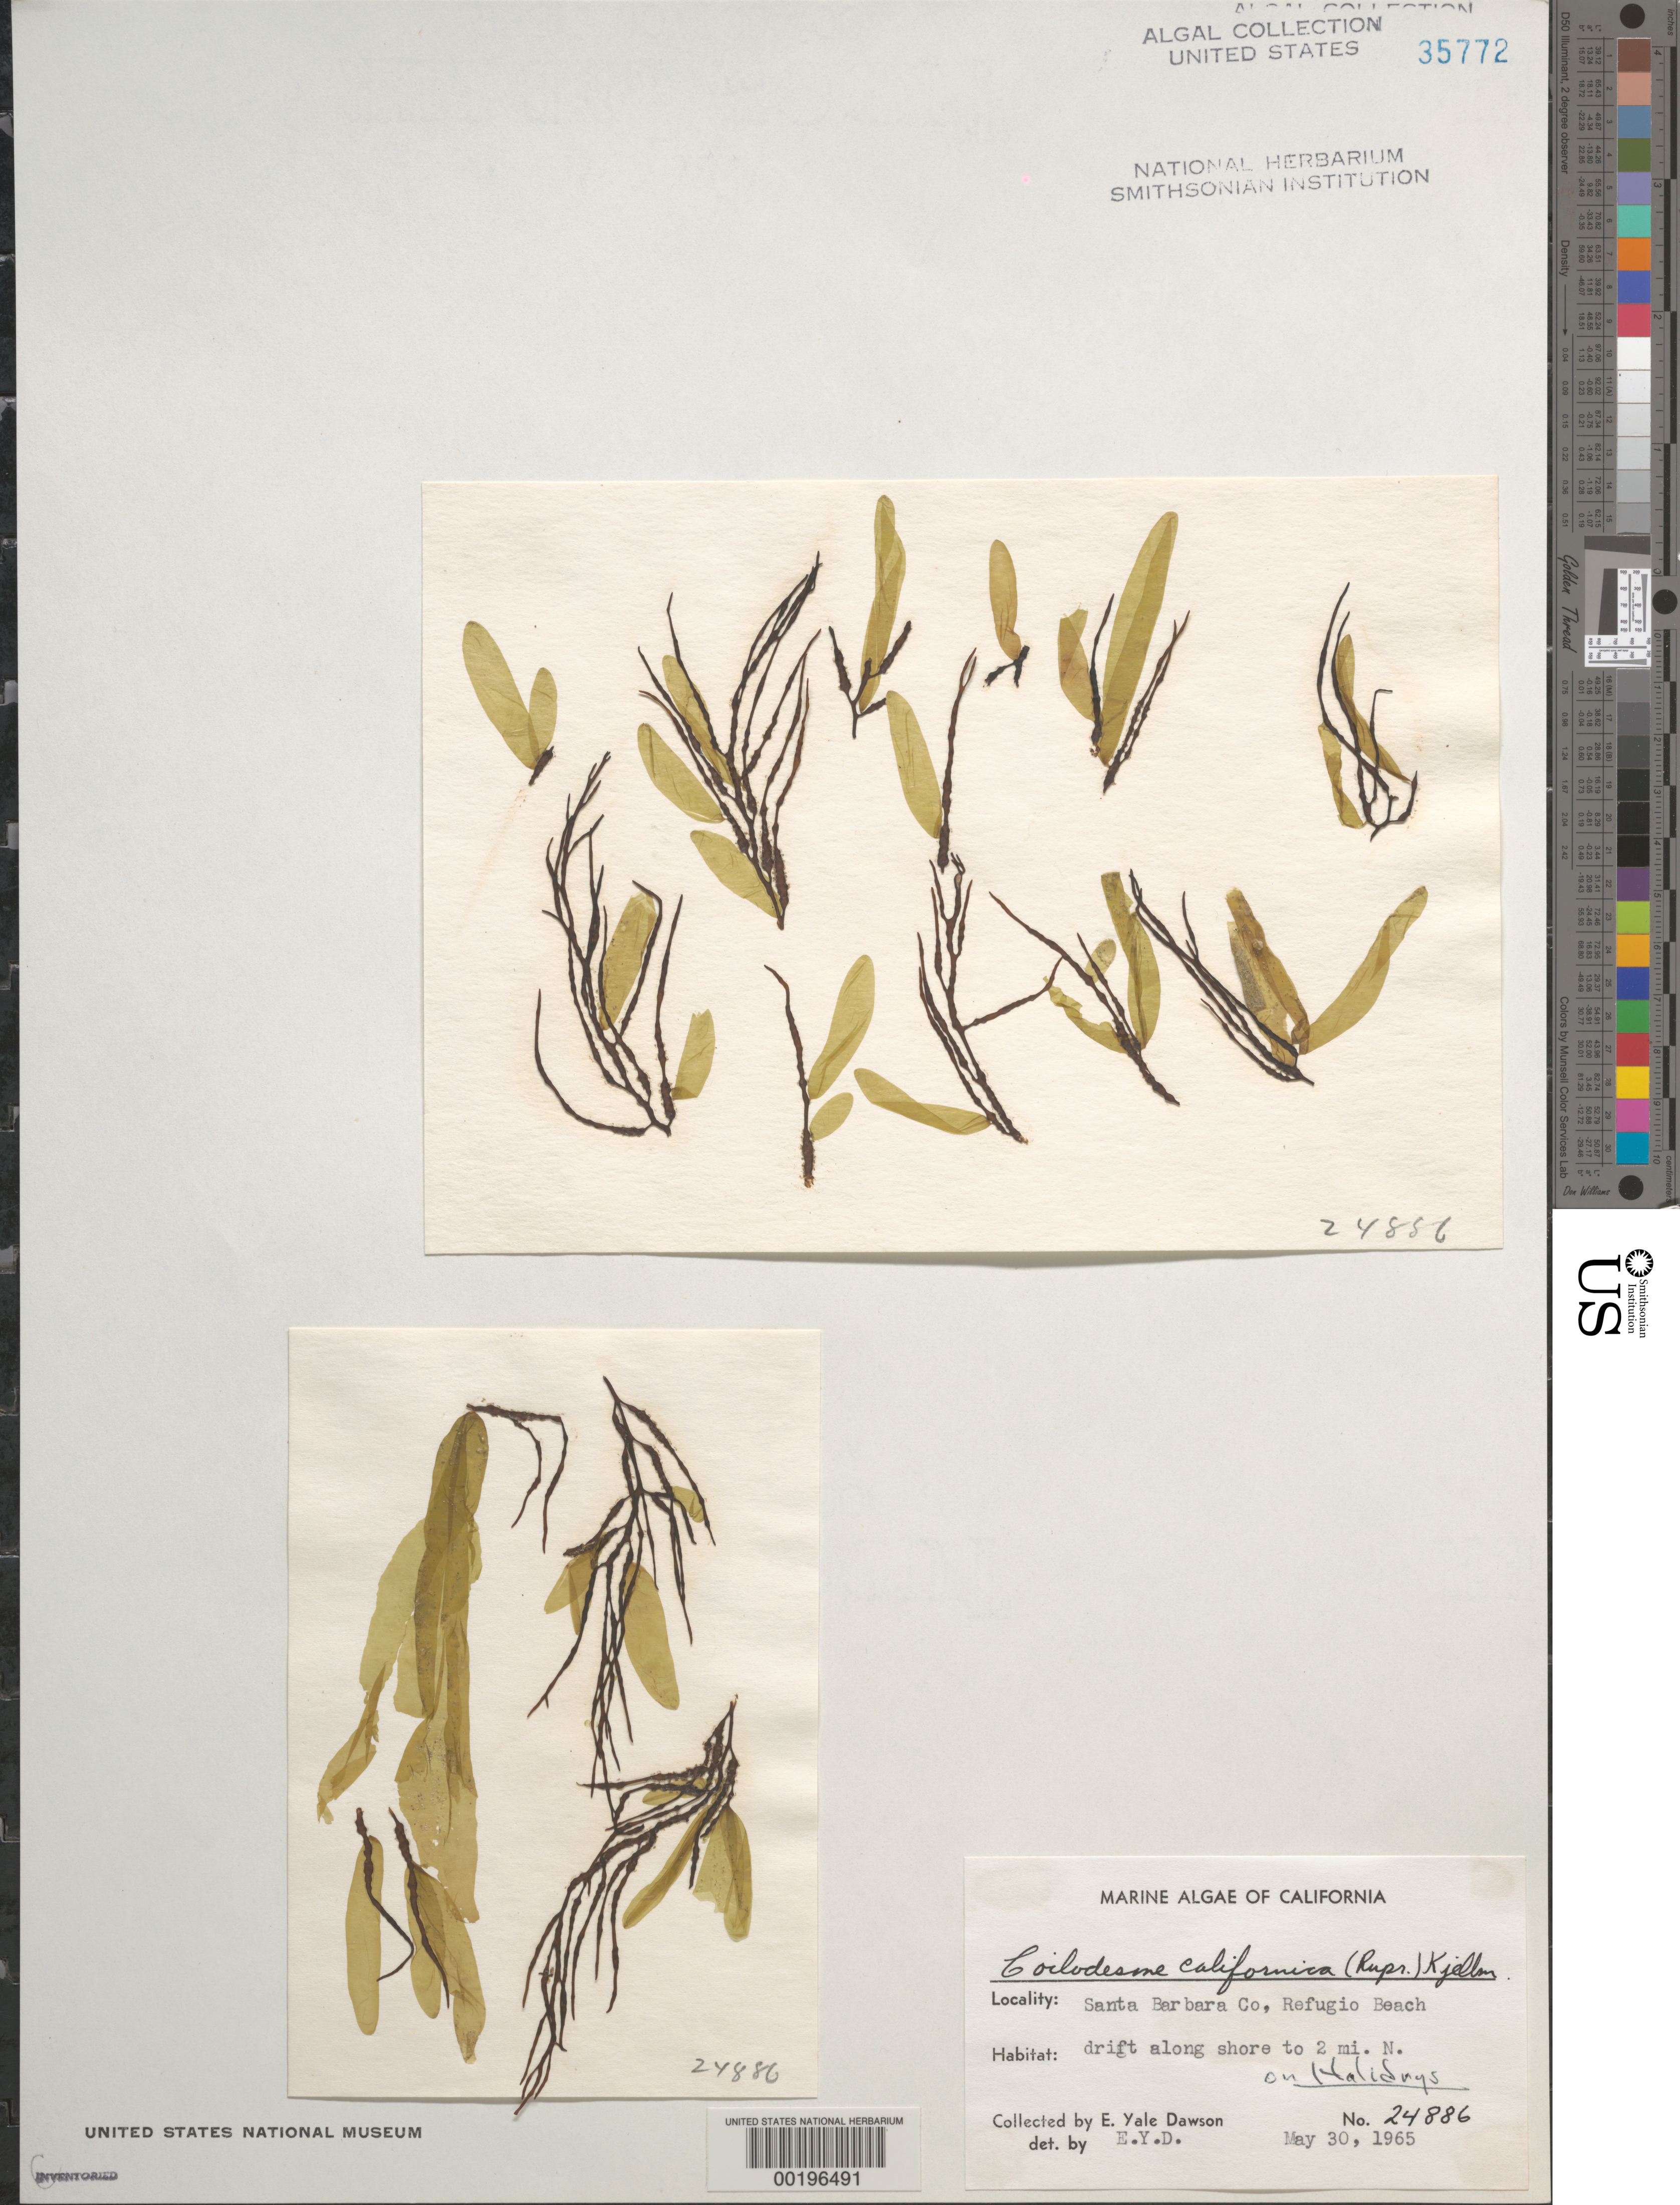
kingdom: Chromista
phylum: Ochrophyta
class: Phaeophyceae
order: Ectocarpales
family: Chordariaceae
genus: Coilodesme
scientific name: Coilodesme californica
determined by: Dawson, E. Y.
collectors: E. Y. Dawson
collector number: EYD 24886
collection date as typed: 30 May 1965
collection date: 1965-05-30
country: United States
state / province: California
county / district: Santa Barbara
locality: Refugio Beach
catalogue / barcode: US 35772